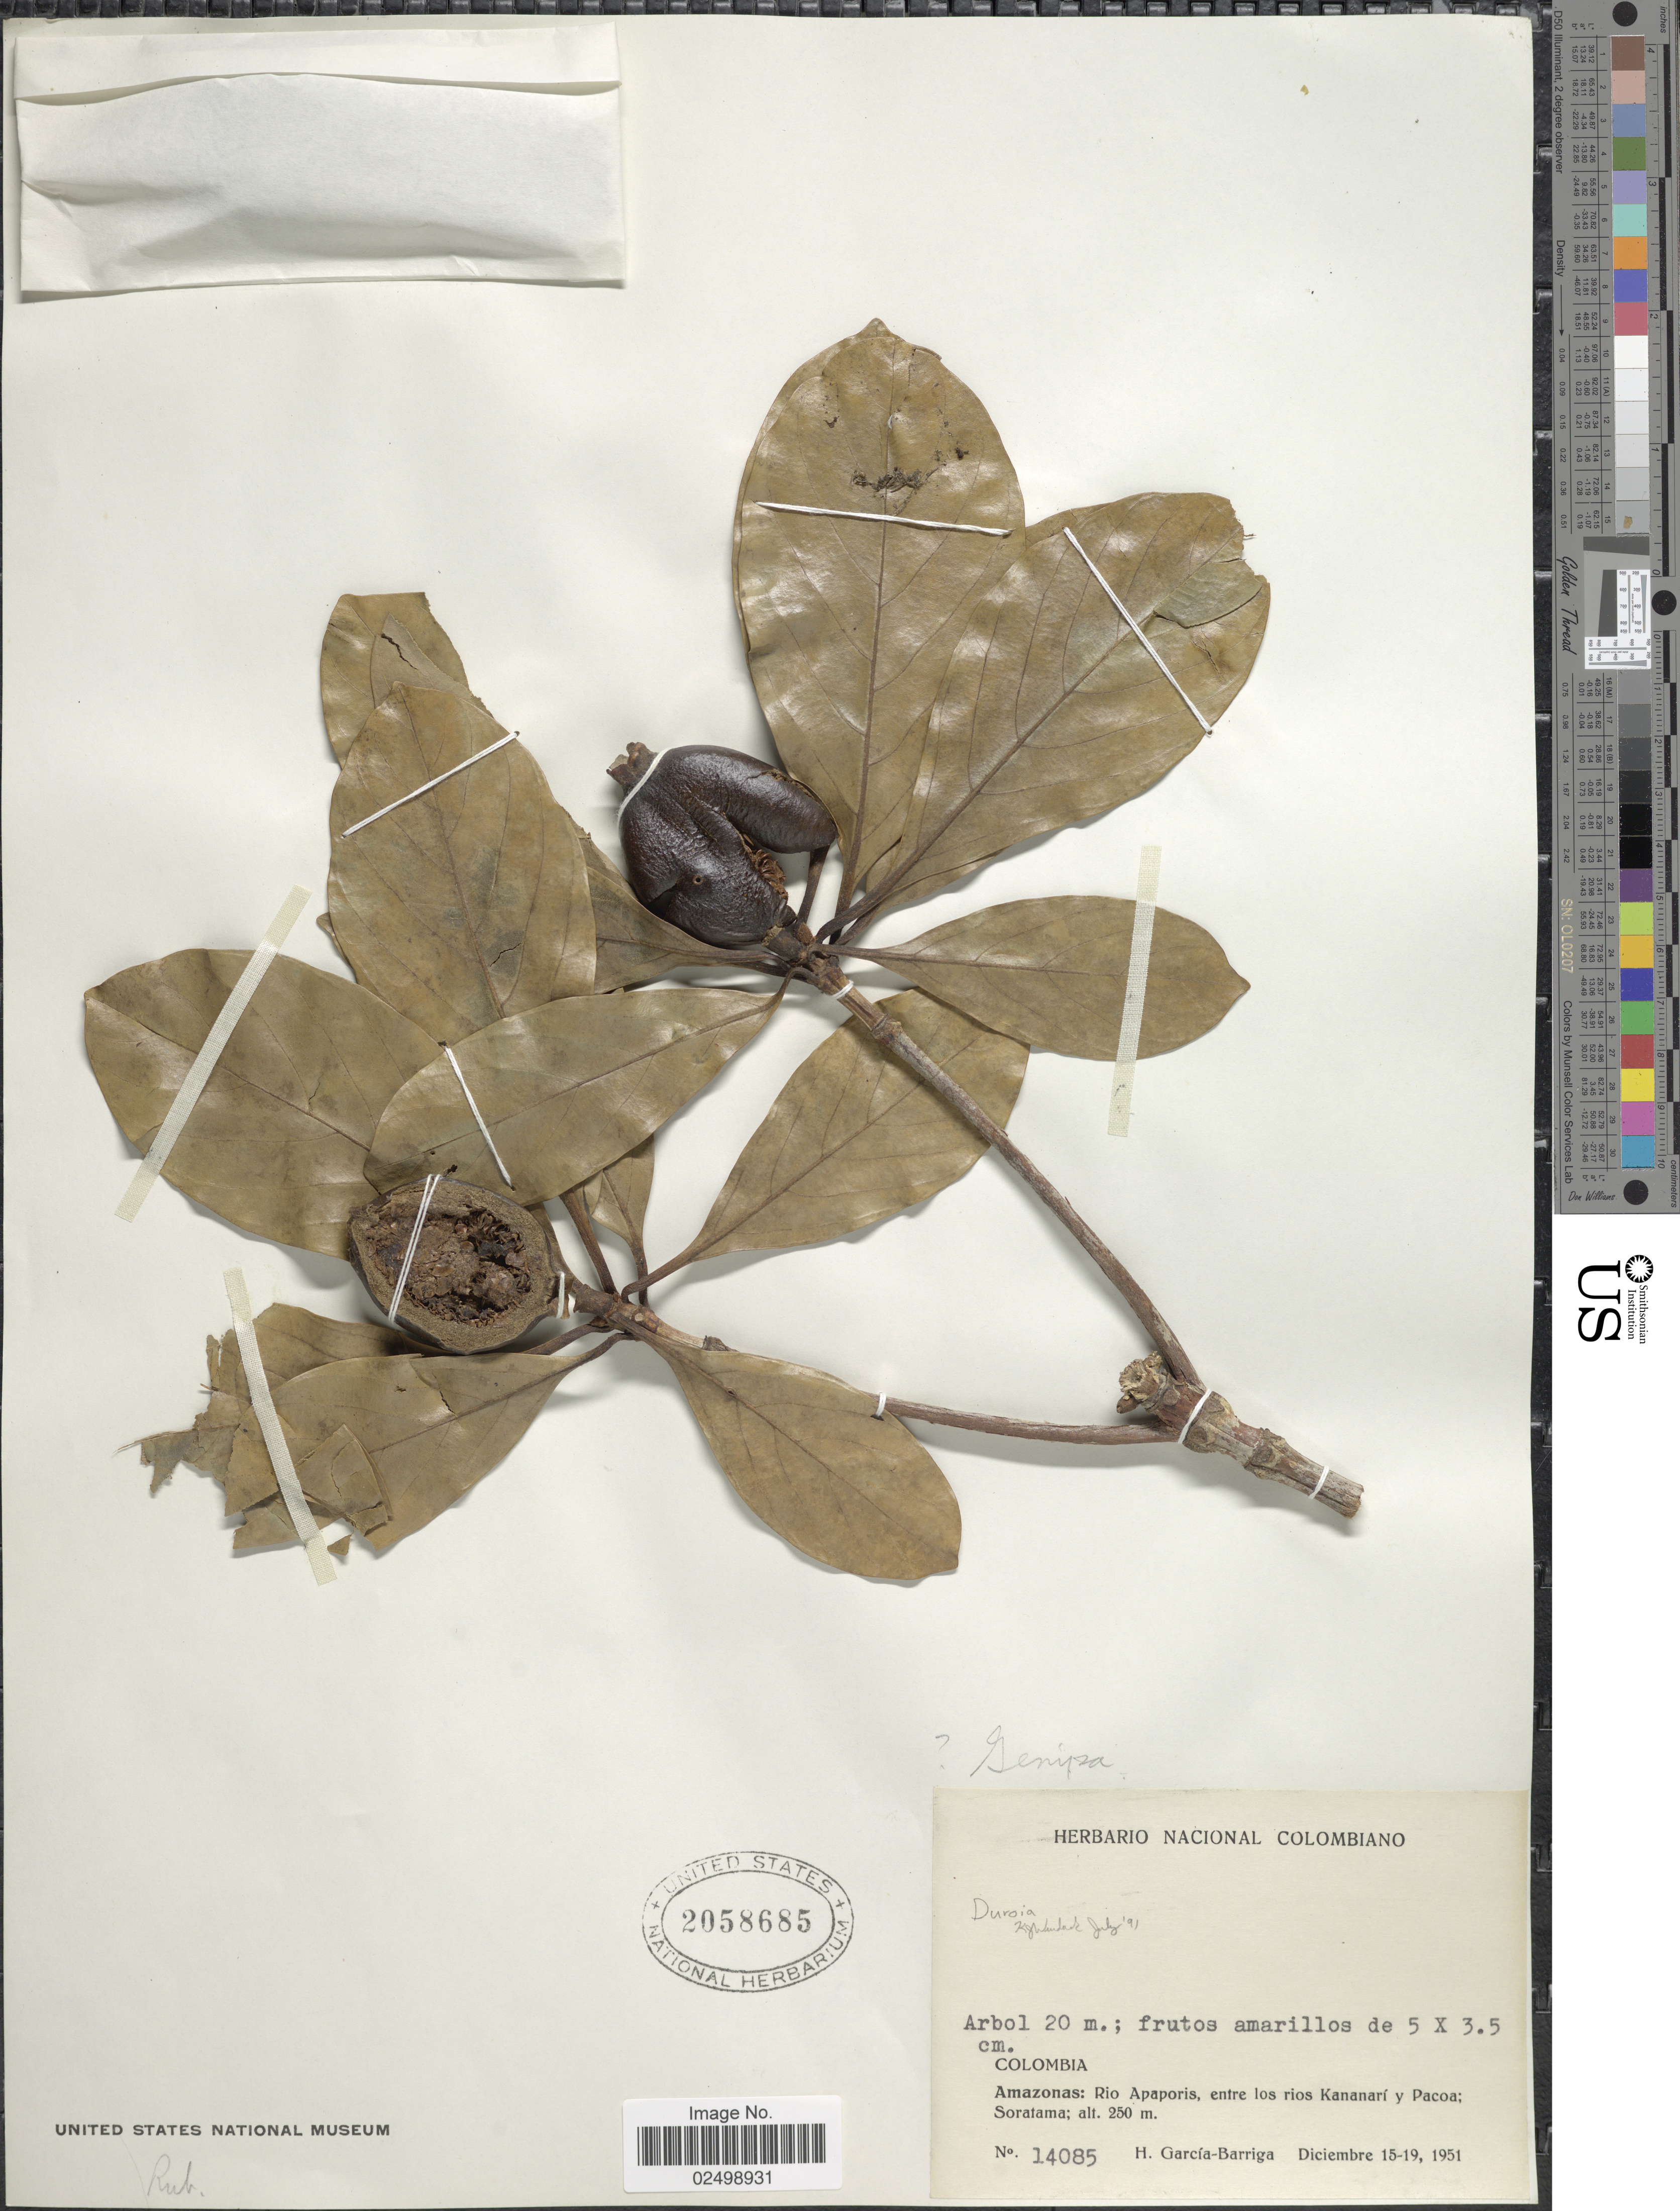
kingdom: Plantae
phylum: Tracheophyta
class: Magnoliopsida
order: Gentianales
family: Rubiaceae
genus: Duroia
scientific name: Duroia sp.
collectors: H. García Barriga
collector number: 14085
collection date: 1951-12-15/1951-12-19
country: Colombia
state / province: Amazônas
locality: Rio Apaporis, entre los rios Kananarí y Pacoa; Soratama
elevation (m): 250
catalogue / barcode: US 2058685